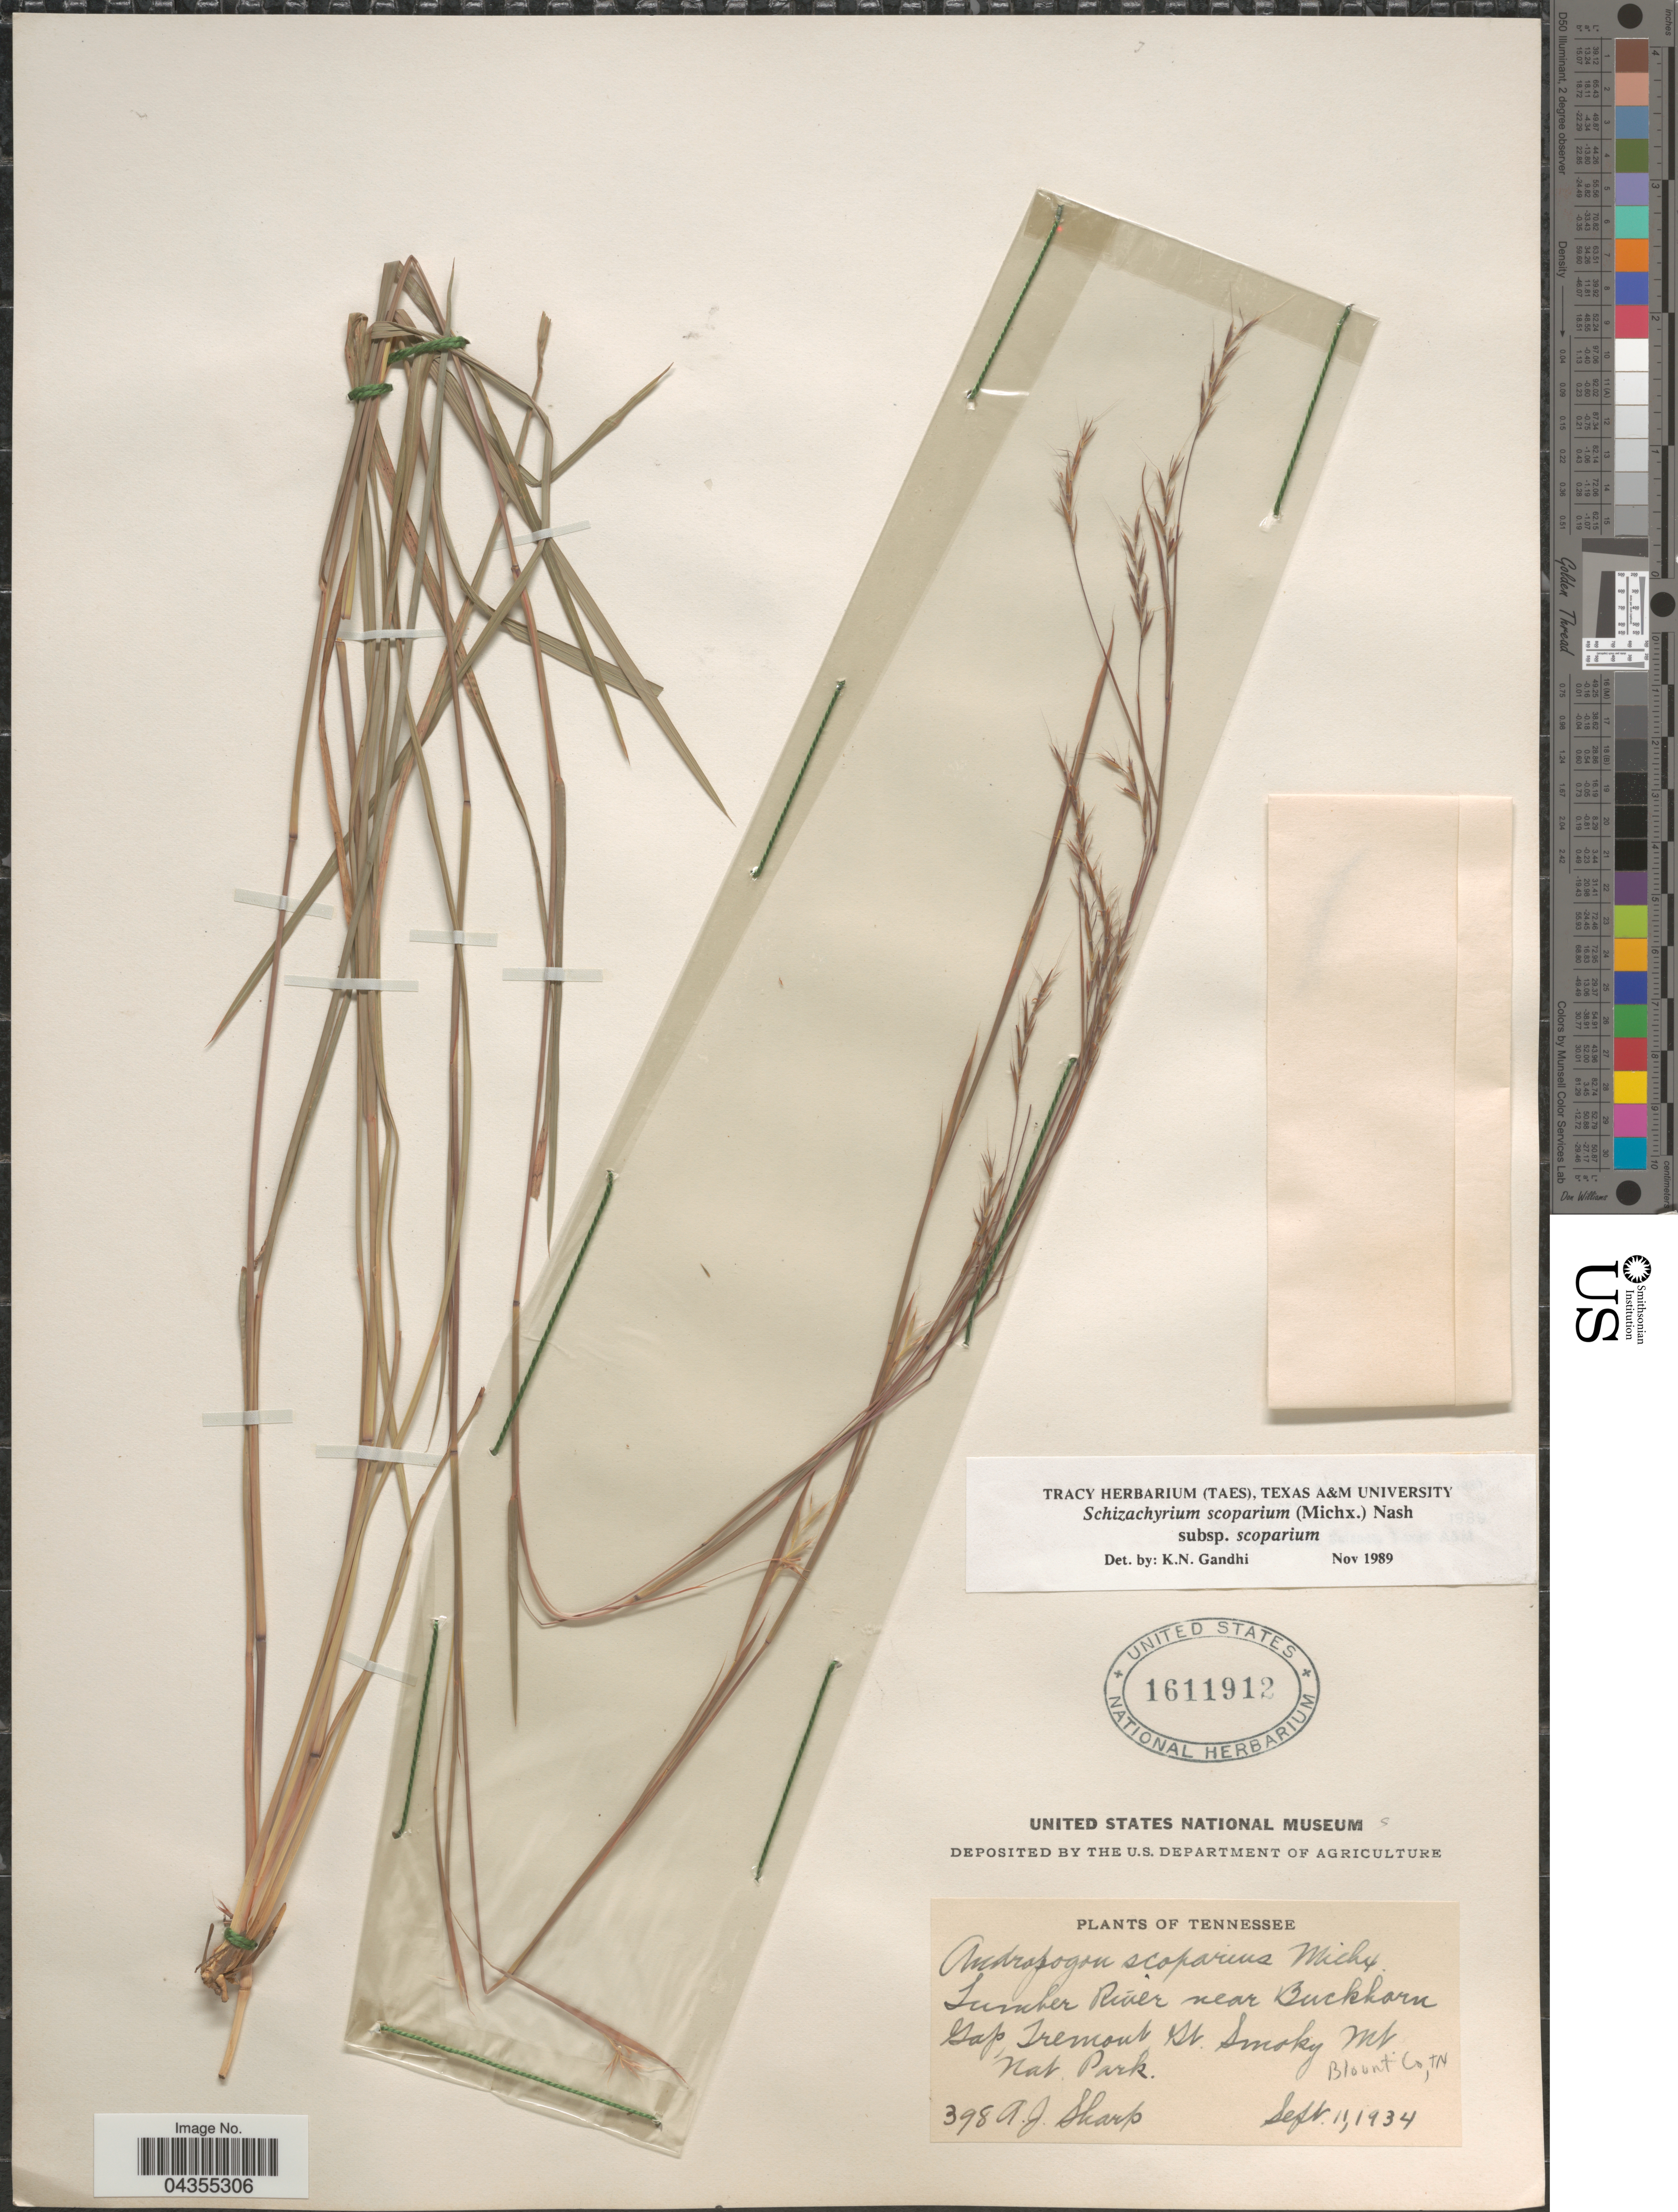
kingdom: Plantae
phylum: Tracheophyta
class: Liliopsida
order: Poales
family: Poaceae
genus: Schizachyrium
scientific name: Schizachyrium scoparium var. scoparium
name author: (Michx.) Nash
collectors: A. J. Sharp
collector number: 398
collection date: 1934-09-11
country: United States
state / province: Tennessee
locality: Lumber River near Buckhorn Gap, Tremont Gt. Smoky Mt. Nat. Park. Blount Co.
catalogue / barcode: US 1611912